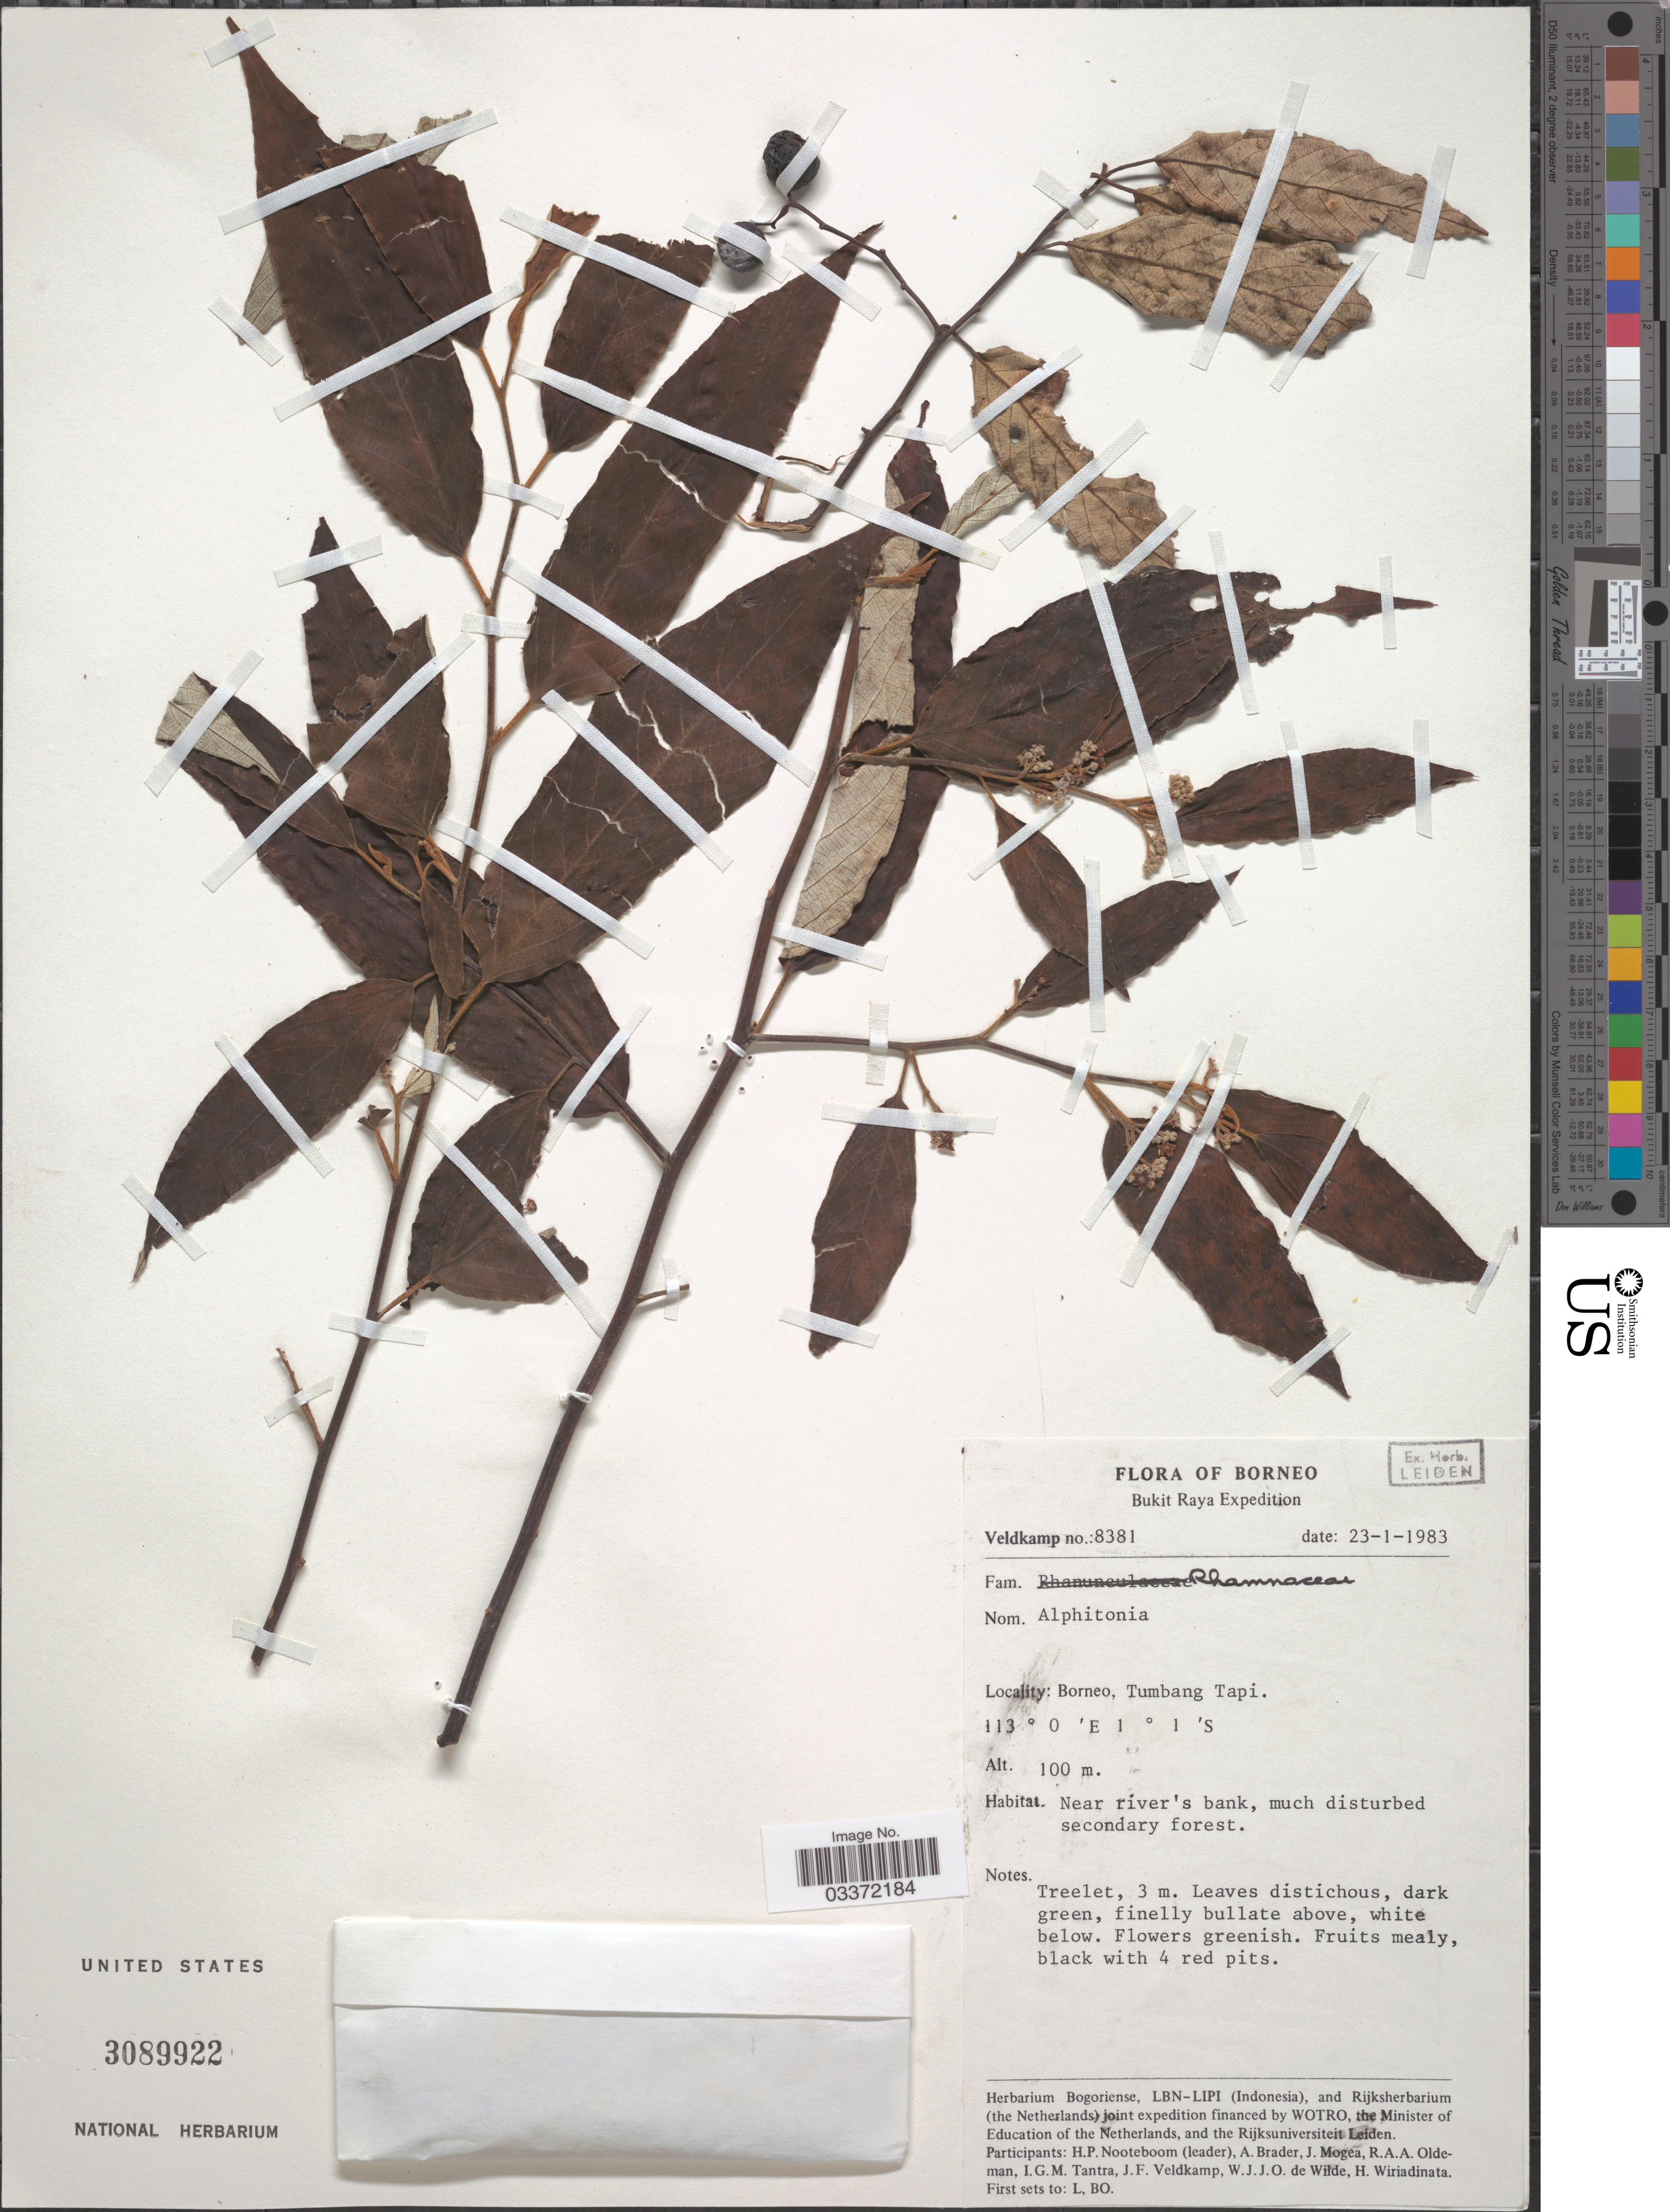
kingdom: Plantae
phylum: Tracheophyta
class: Magnoliopsida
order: Rosales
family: Rhamnaceae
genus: Alphitonia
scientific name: Alphitonia sp.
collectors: J. F. Veldkamp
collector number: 8381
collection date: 1983-01-23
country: Indonesia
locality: Borneo, Bukit Raya, Tumbang Tapi.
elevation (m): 100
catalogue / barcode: US 3089922